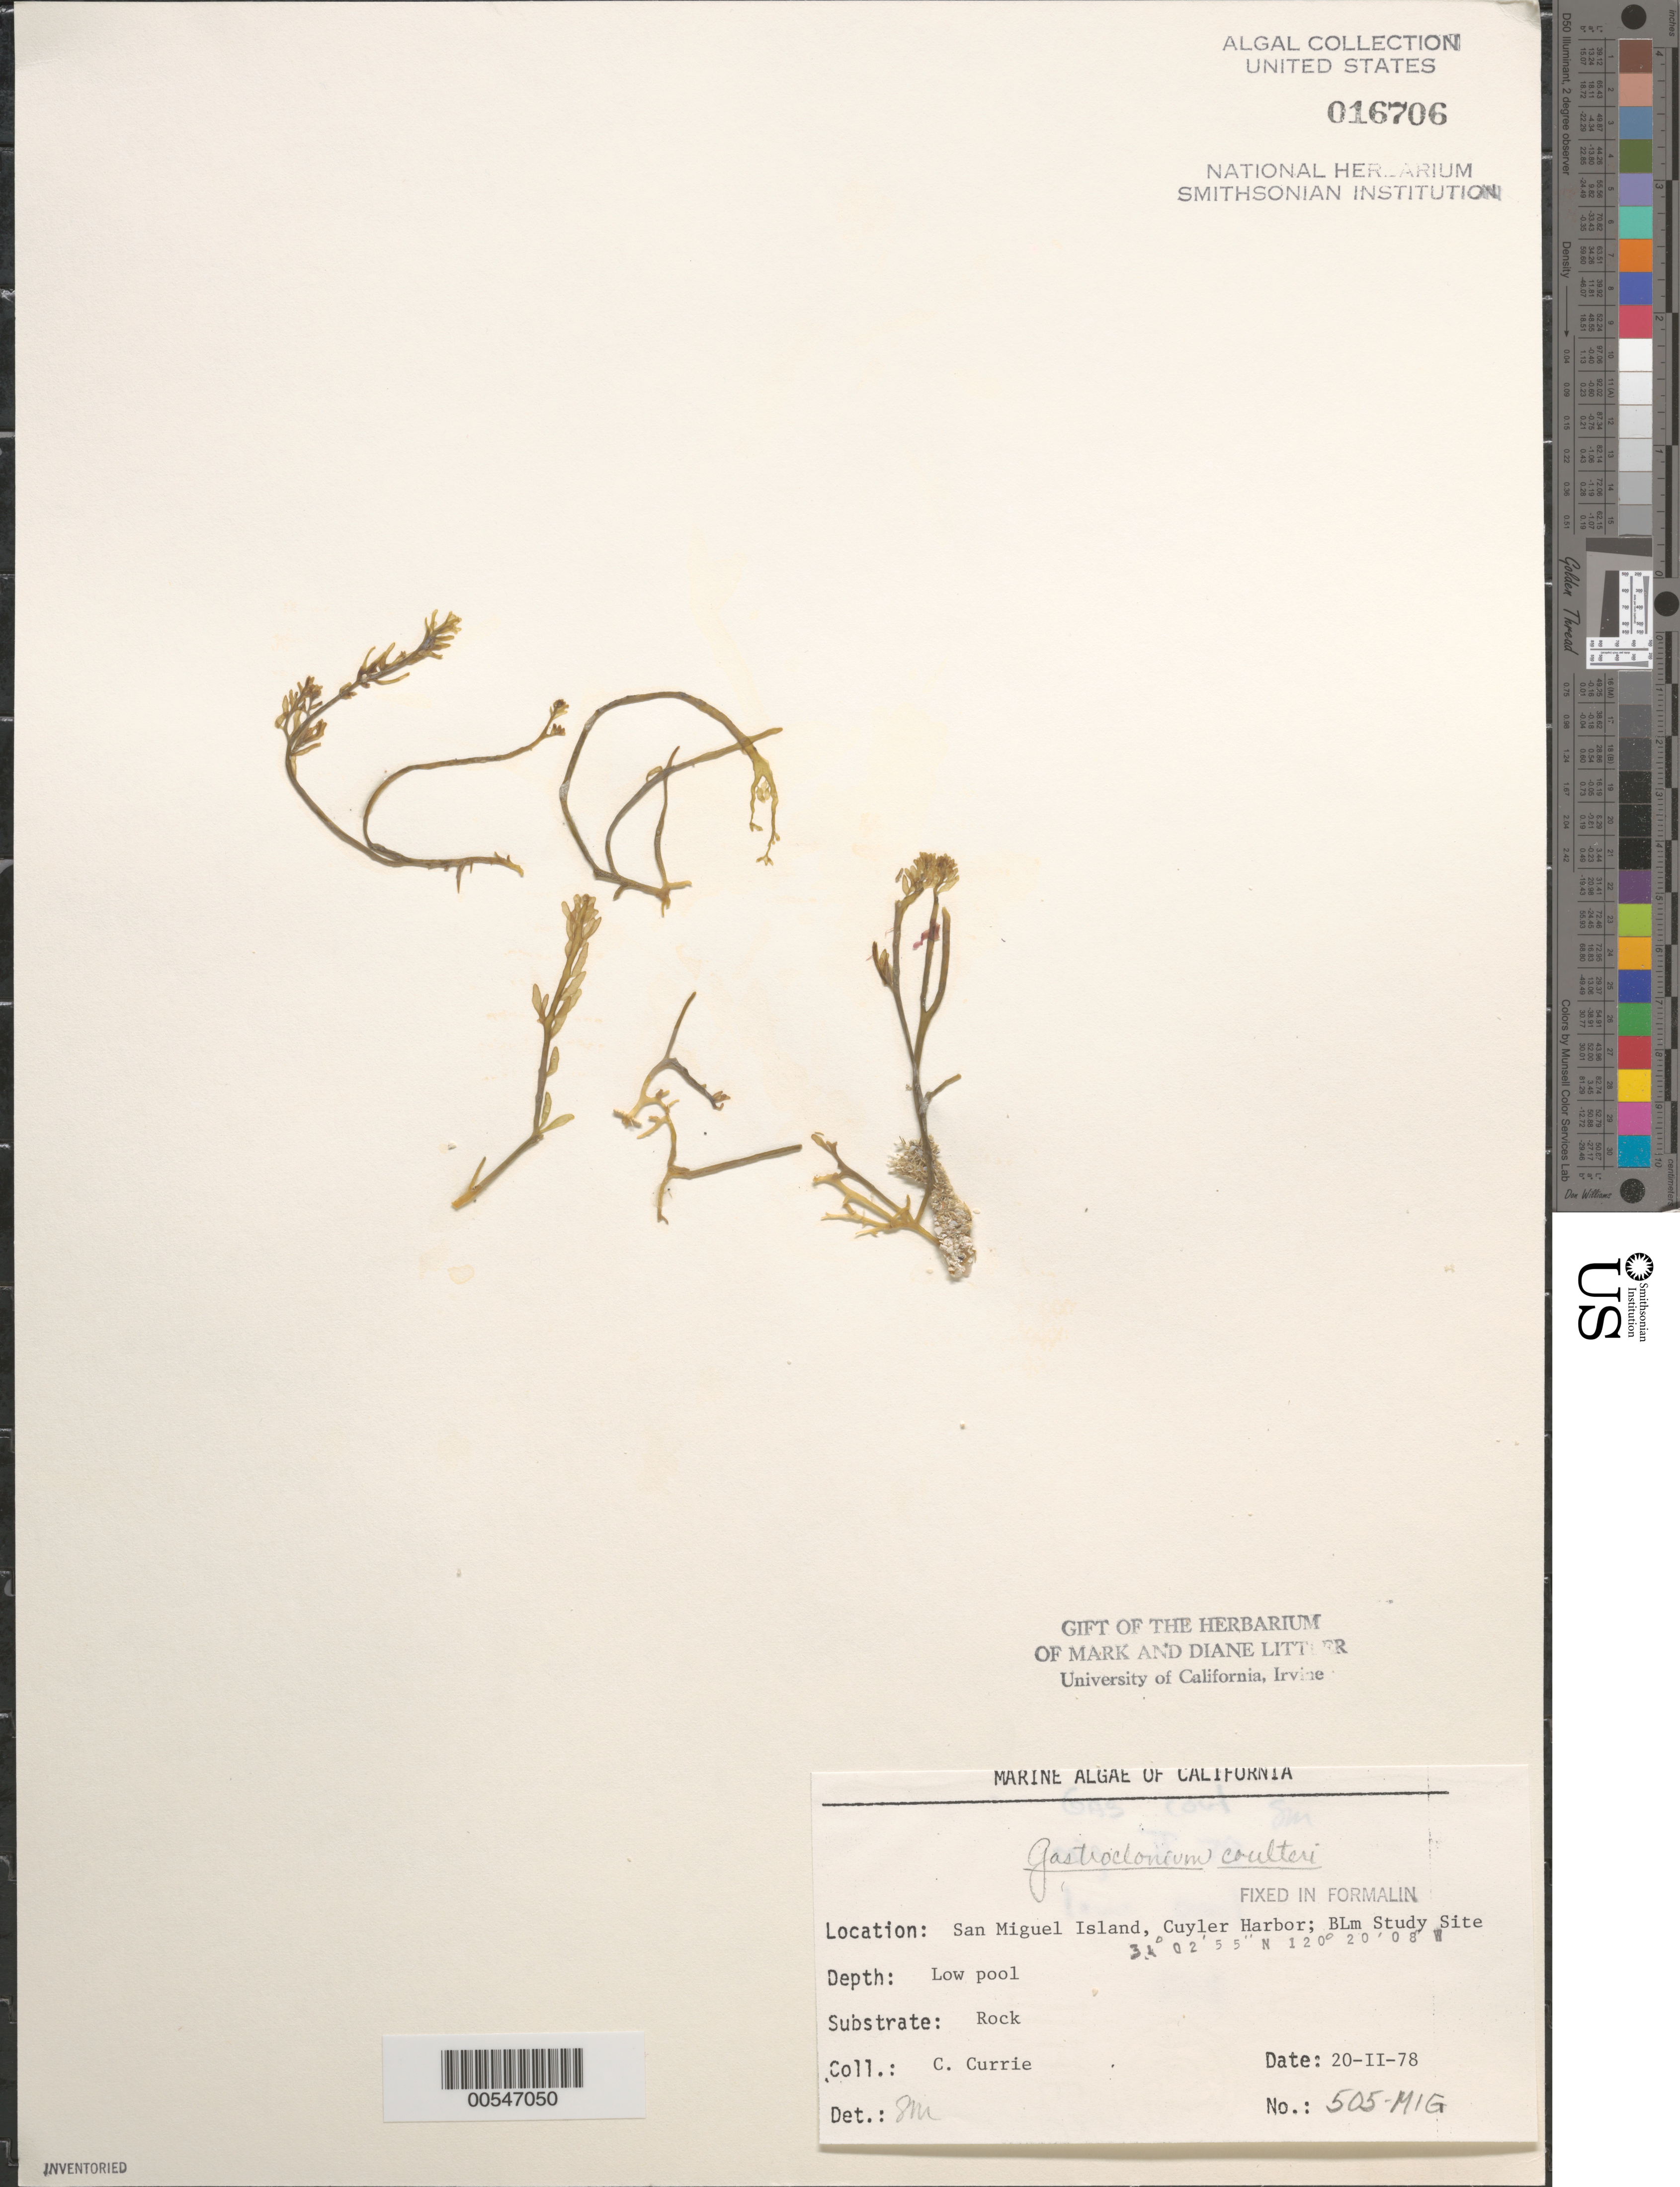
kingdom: Plantae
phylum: Rhodophyta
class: Florideophyceae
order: Rhodymeniales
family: Champiaceae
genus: Neogastroclonium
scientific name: Neogastroclonium subarticulatum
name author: (Turner) L. Le Gall et al.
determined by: Algae name updating Project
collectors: C. Currie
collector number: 505-mig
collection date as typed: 20 Feb 1978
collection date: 1978-02-20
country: United States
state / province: California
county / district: Santa Barbara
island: San Miguel Island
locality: Cuyler Harbor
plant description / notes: BLM-SOCALBIGHT Rocky Intertidal Survey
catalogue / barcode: US 16706